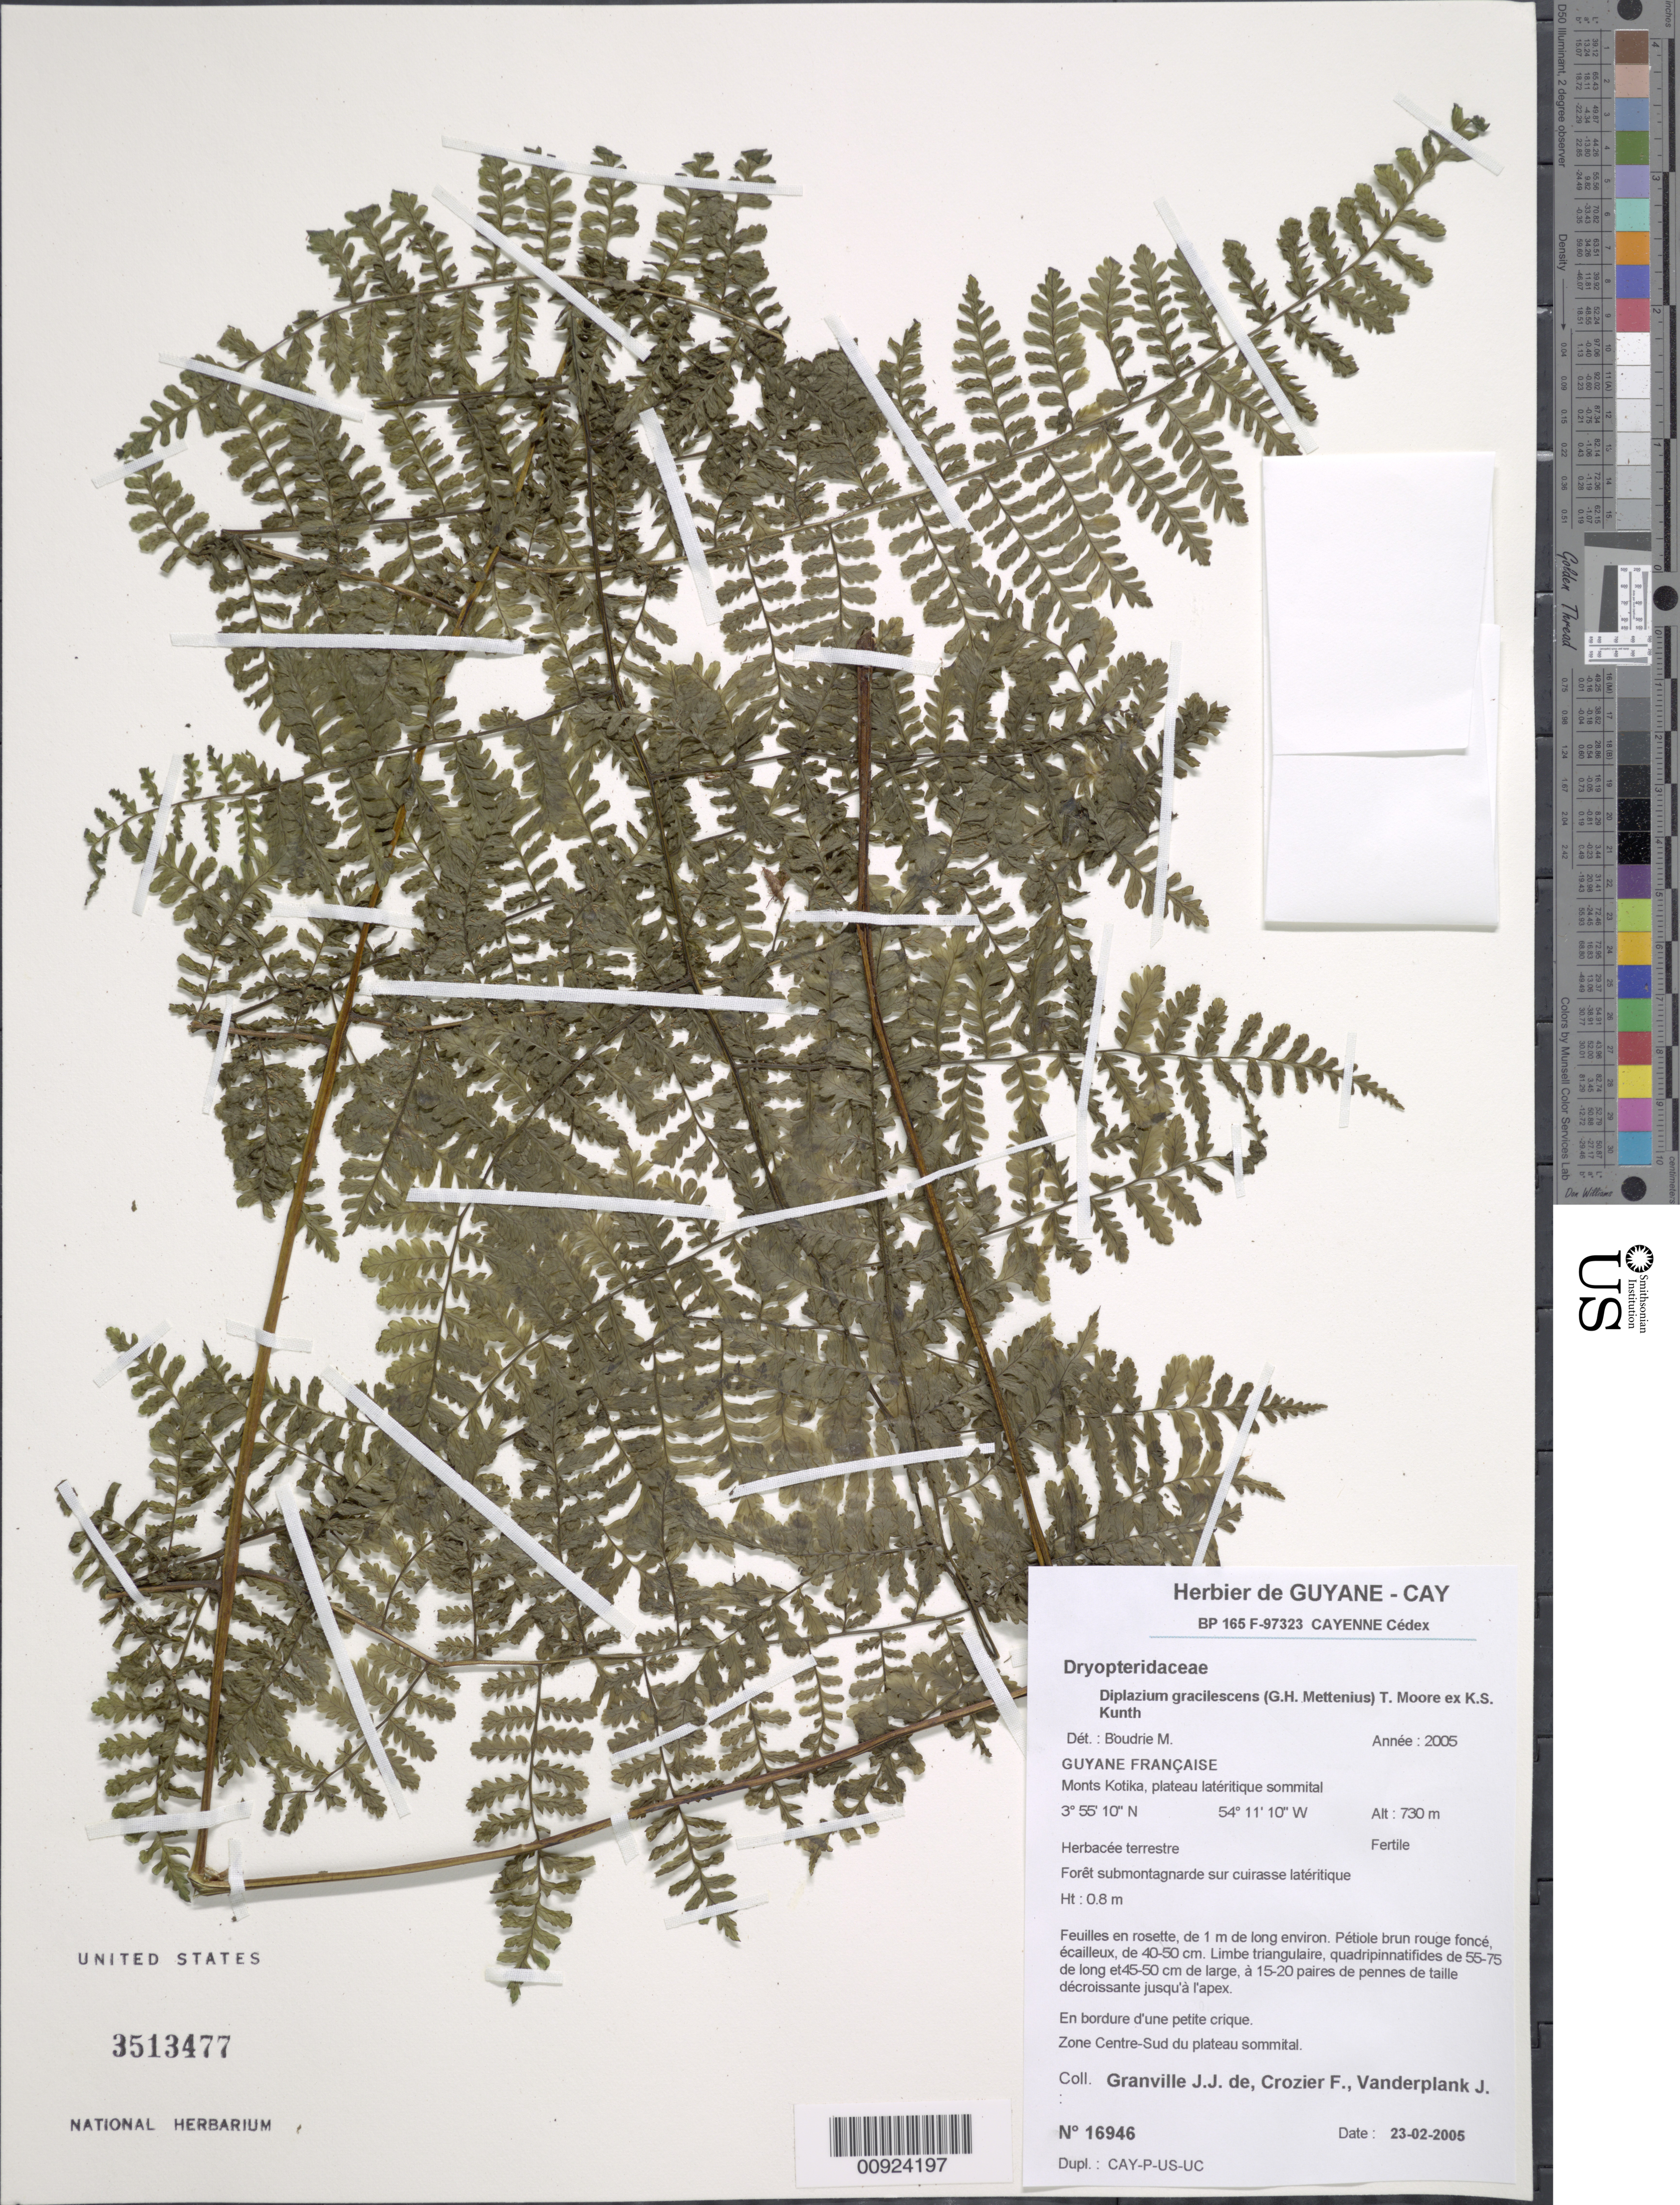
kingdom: Plantae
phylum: Tracheophyta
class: Polypodiopsida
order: Polypodiales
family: Athyriaceae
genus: Diplazium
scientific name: Diplazium gracilescens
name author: (Mett.) C. Chr.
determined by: Boudrie, M.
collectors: J.-J. de Granville, F. Crozier & J. Vanderplank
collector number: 16946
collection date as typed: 23-Feb-05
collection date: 2005-02-23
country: French Guiana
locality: Monts Kotika, zone Centre-Sud du plateau lateritique sommital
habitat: Foret submontagnarde sur cuirasse lateritique; en bordure d'une petite crique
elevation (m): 730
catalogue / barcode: US 3513477